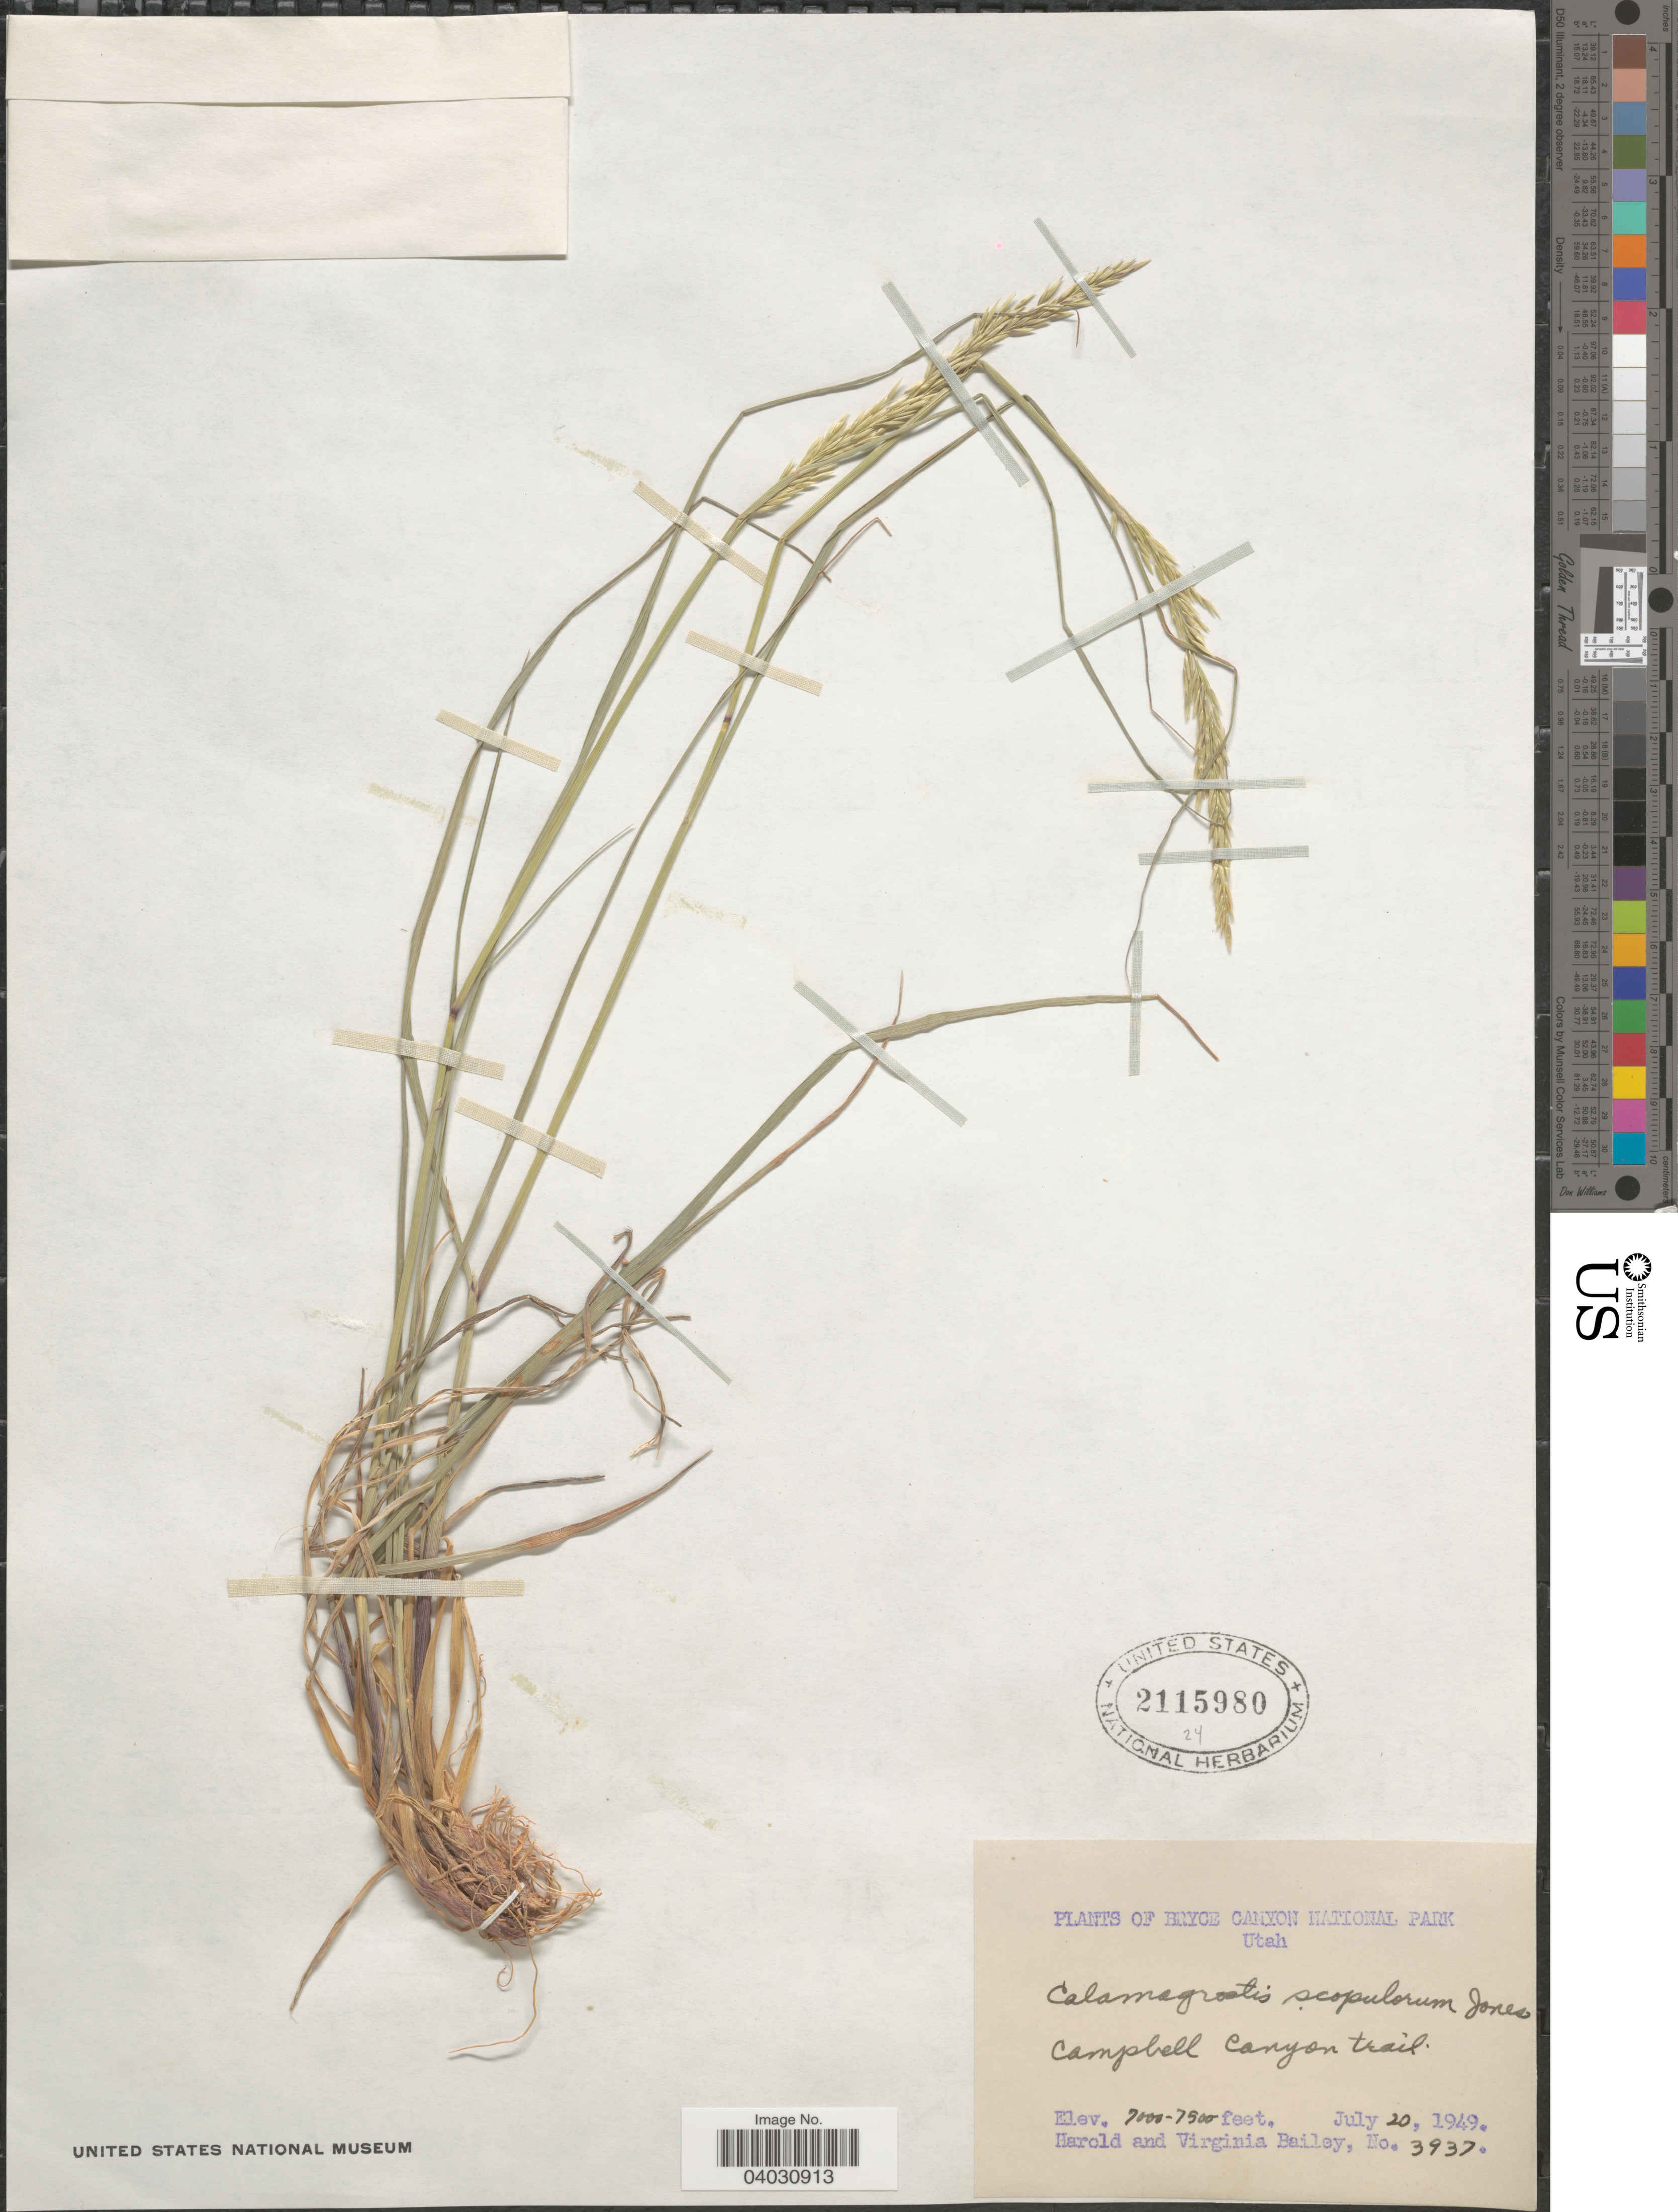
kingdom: Plantae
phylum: Tracheophyta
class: Liliopsida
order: Poales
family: Poaceae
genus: Calamagrostis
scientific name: Calamagrostis scopulorum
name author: M.E. Jones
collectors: H. Bailey & V. L. Bailey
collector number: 3937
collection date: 1949-07-20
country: United States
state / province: Utah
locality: Bryce National Park. Campbell Canyon trail.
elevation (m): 2134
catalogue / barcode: US 2115980